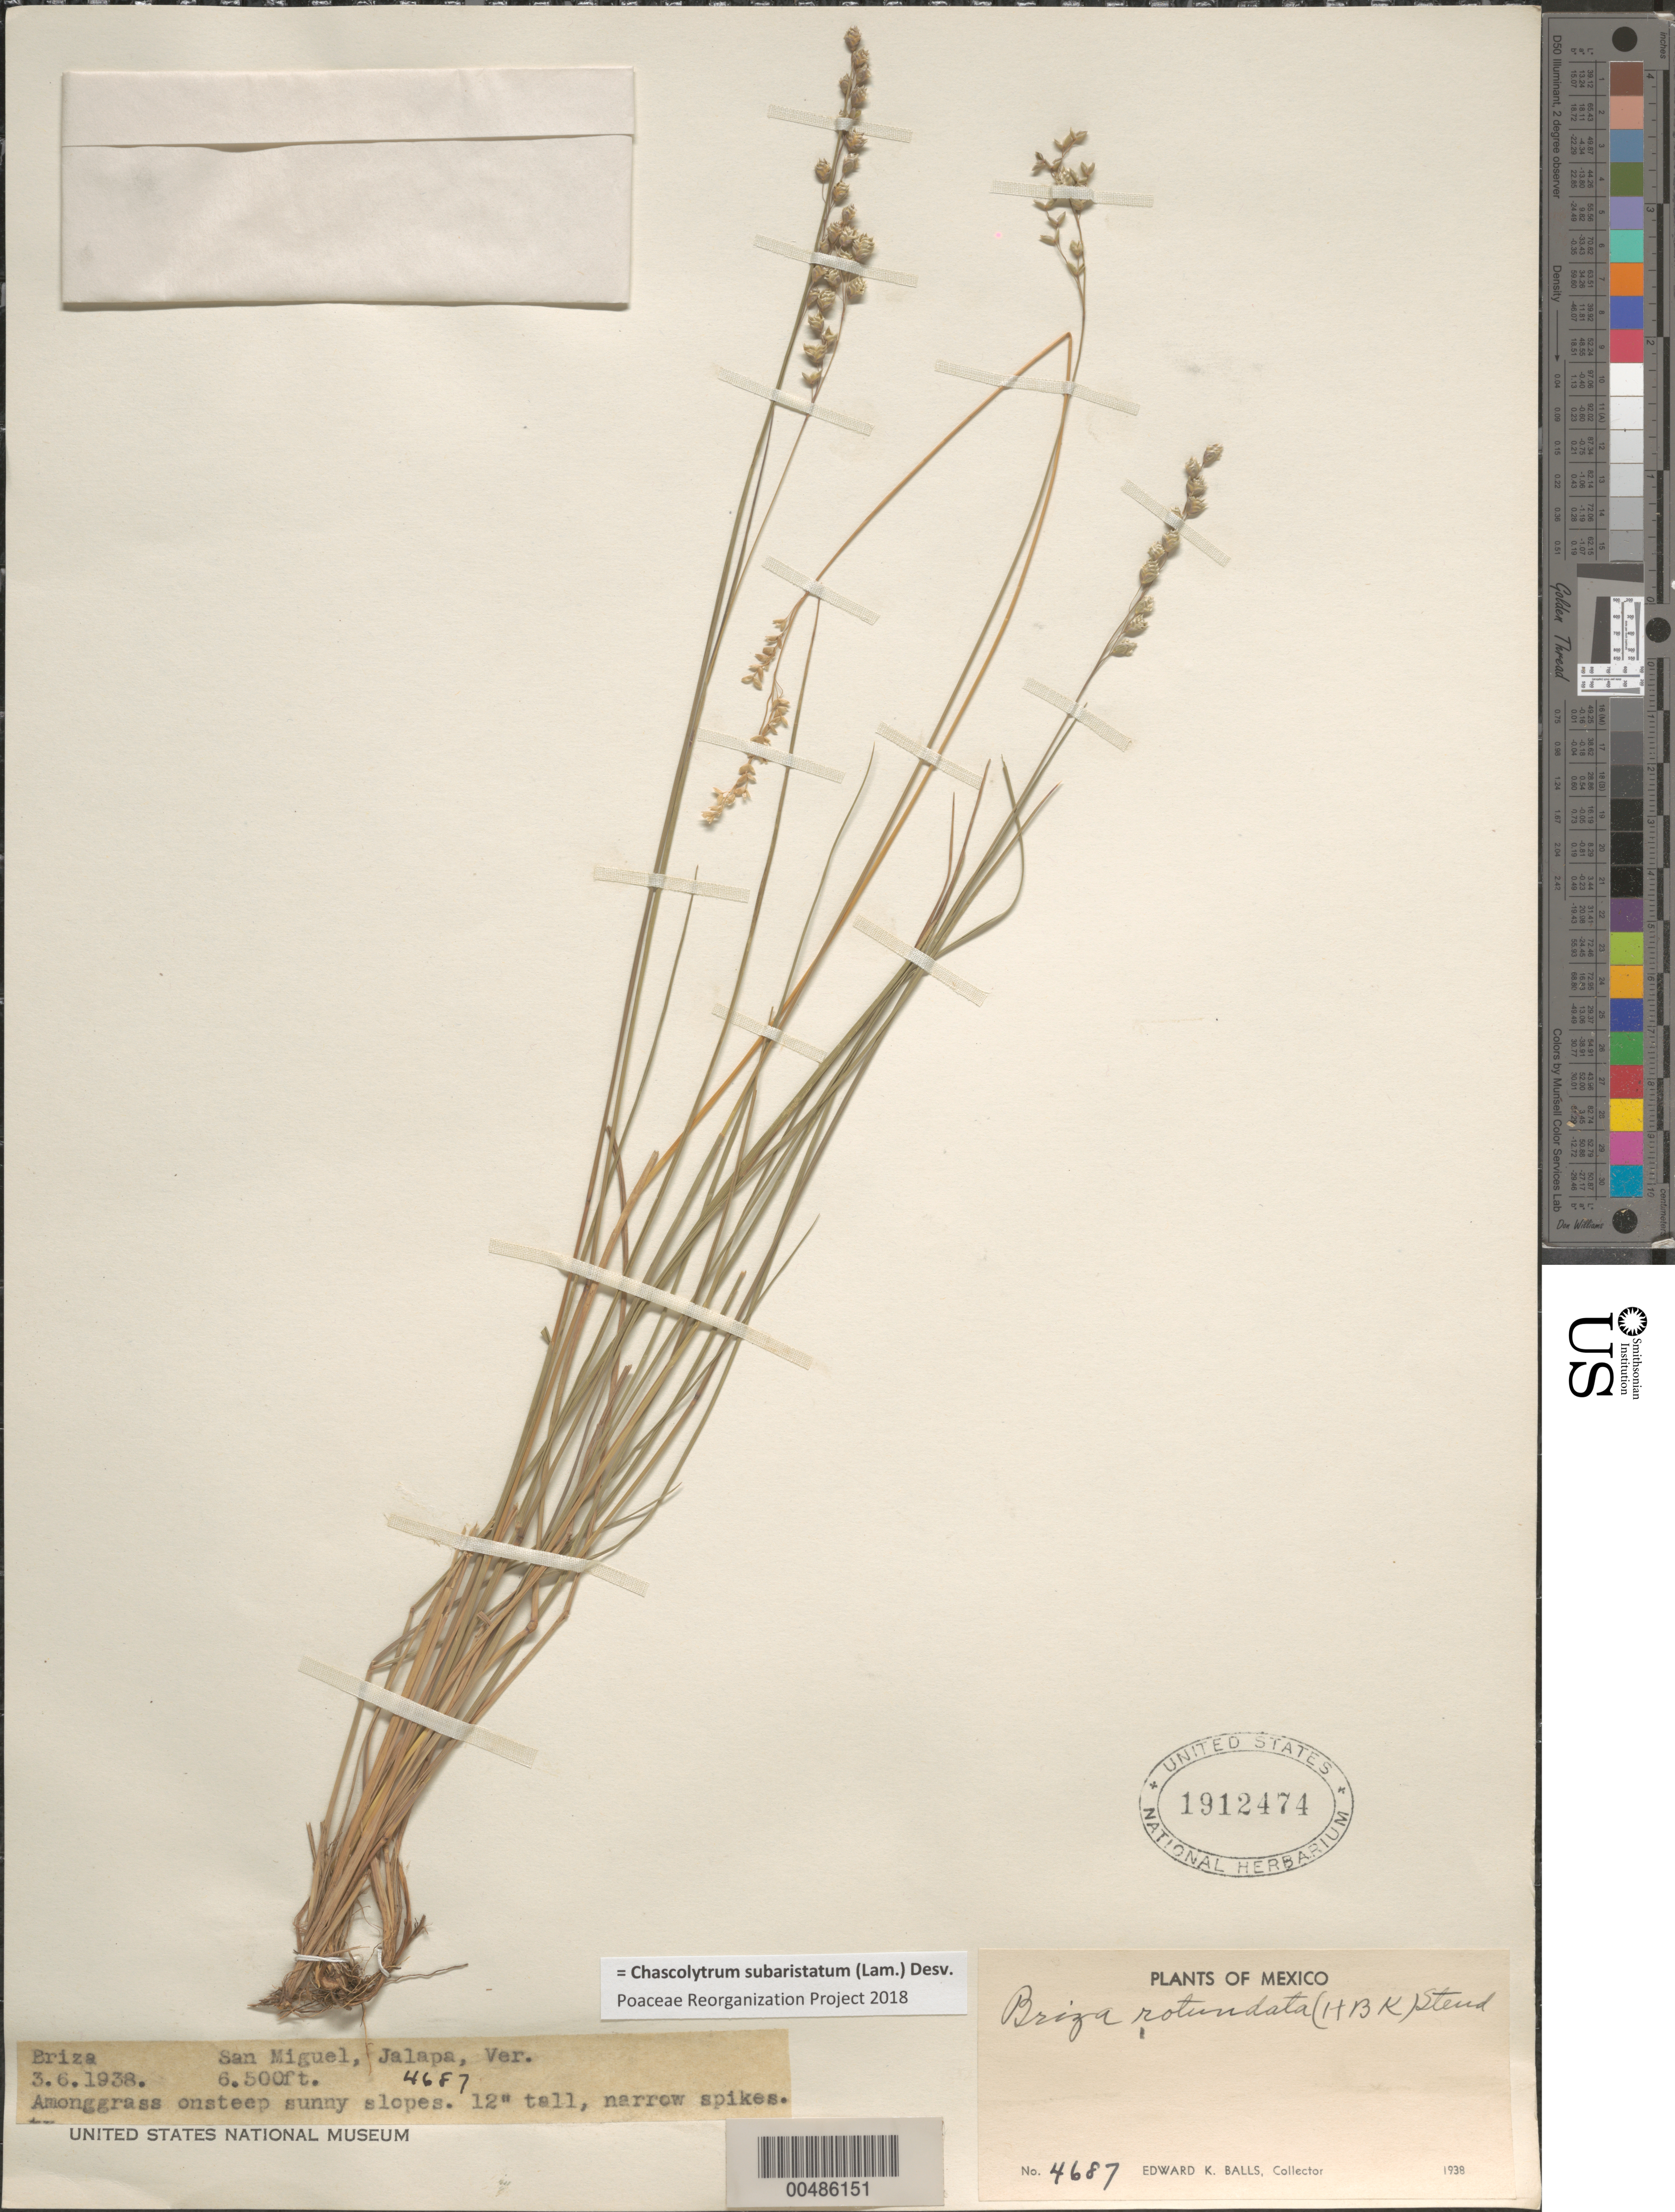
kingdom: Plantae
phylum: Tracheophyta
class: Liliopsida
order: Poales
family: Poaceae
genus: Chascolytrum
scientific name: Chascolytrum subaristatum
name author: (Lam.) Desv.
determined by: Poaceae Reorganization Project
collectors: E. K. Balls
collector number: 4687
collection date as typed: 3 Jun 1938 or 6 Mar 1938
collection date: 1938-03-06 or 1938-06-03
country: Mexico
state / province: Veracruz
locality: San Miguel, Jalapa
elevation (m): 1981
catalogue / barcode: US 1912474